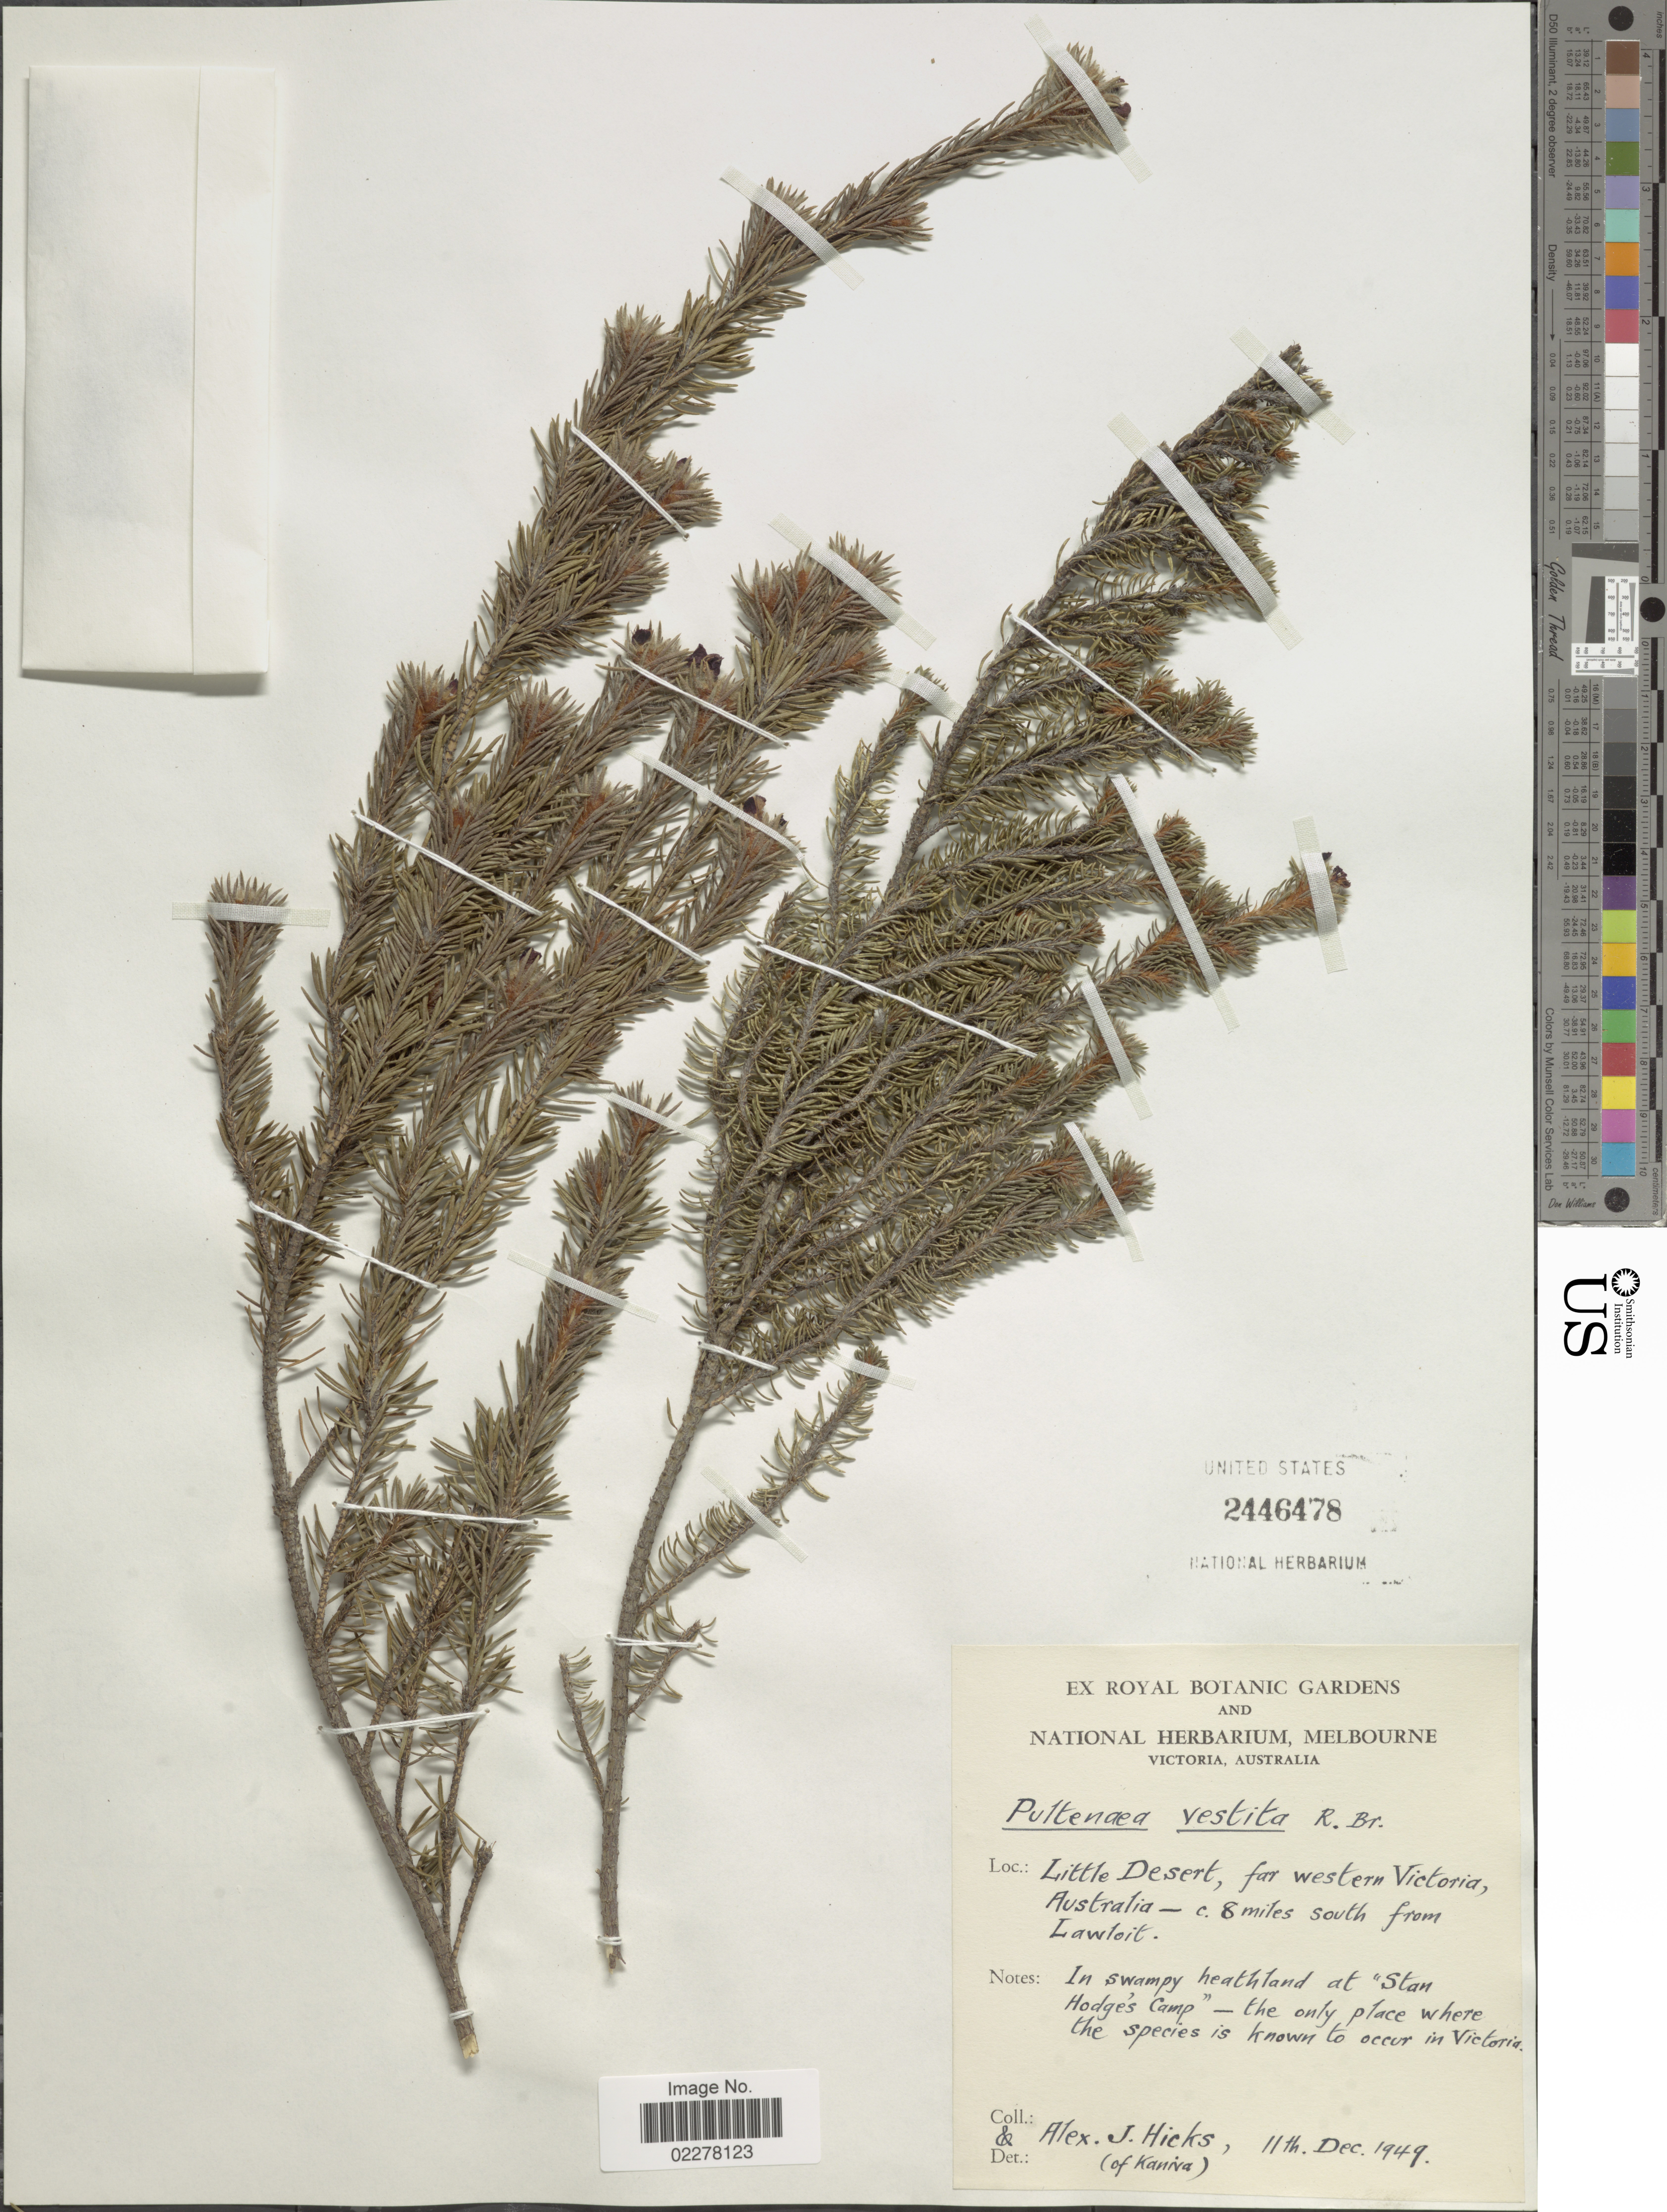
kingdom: Plantae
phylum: Tracheophyta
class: Magnoliopsida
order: Fabales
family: Fabaceae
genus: Pultenaea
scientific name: Pultenaea vestita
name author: R. Br.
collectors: A. Hicks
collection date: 1949-12-11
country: Australia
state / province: Victoria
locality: Little Desert, far western Victoria. c. 8 miles south from Lawloit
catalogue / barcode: US 2446478